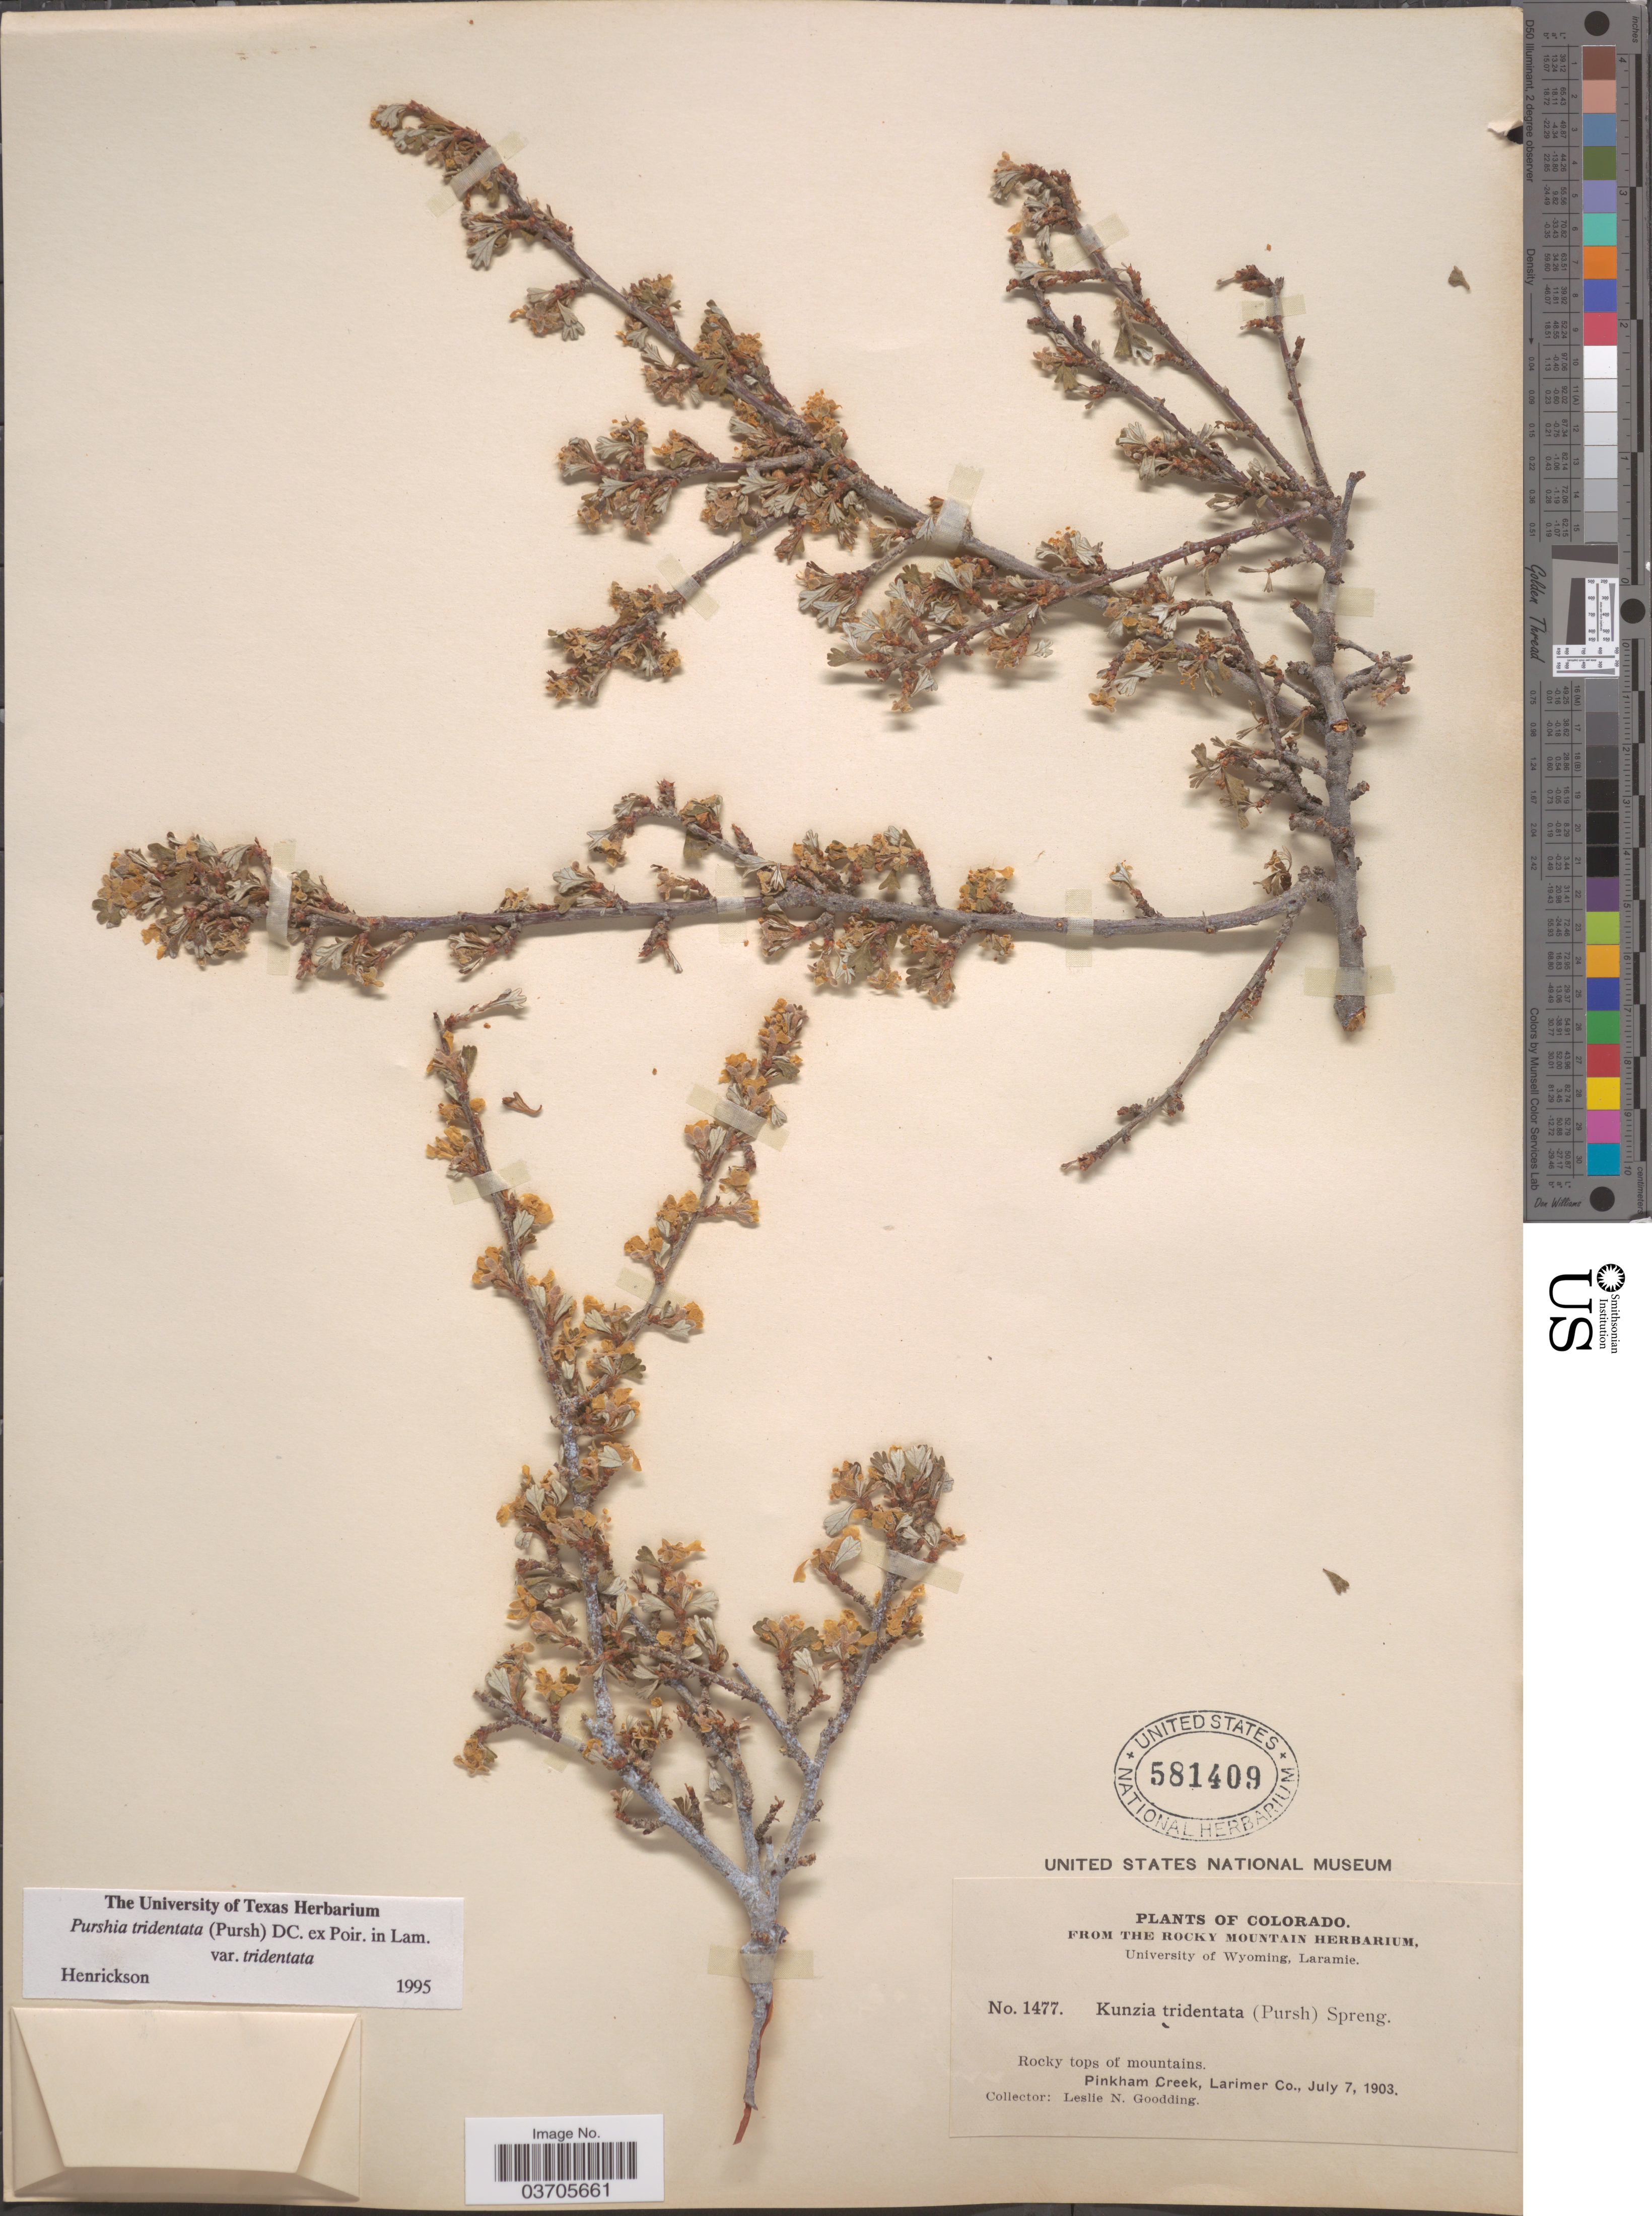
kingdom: Plantae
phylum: Tracheophyta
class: Magnoliopsida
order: Rosales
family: Rosaceae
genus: Purshia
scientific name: Purshia tridentata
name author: (Pursh) DC.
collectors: L. N. Goodding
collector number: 1477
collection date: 1903-07-07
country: United States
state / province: Colorado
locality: Pinkham Creek, Larimer Co.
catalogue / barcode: US 581409